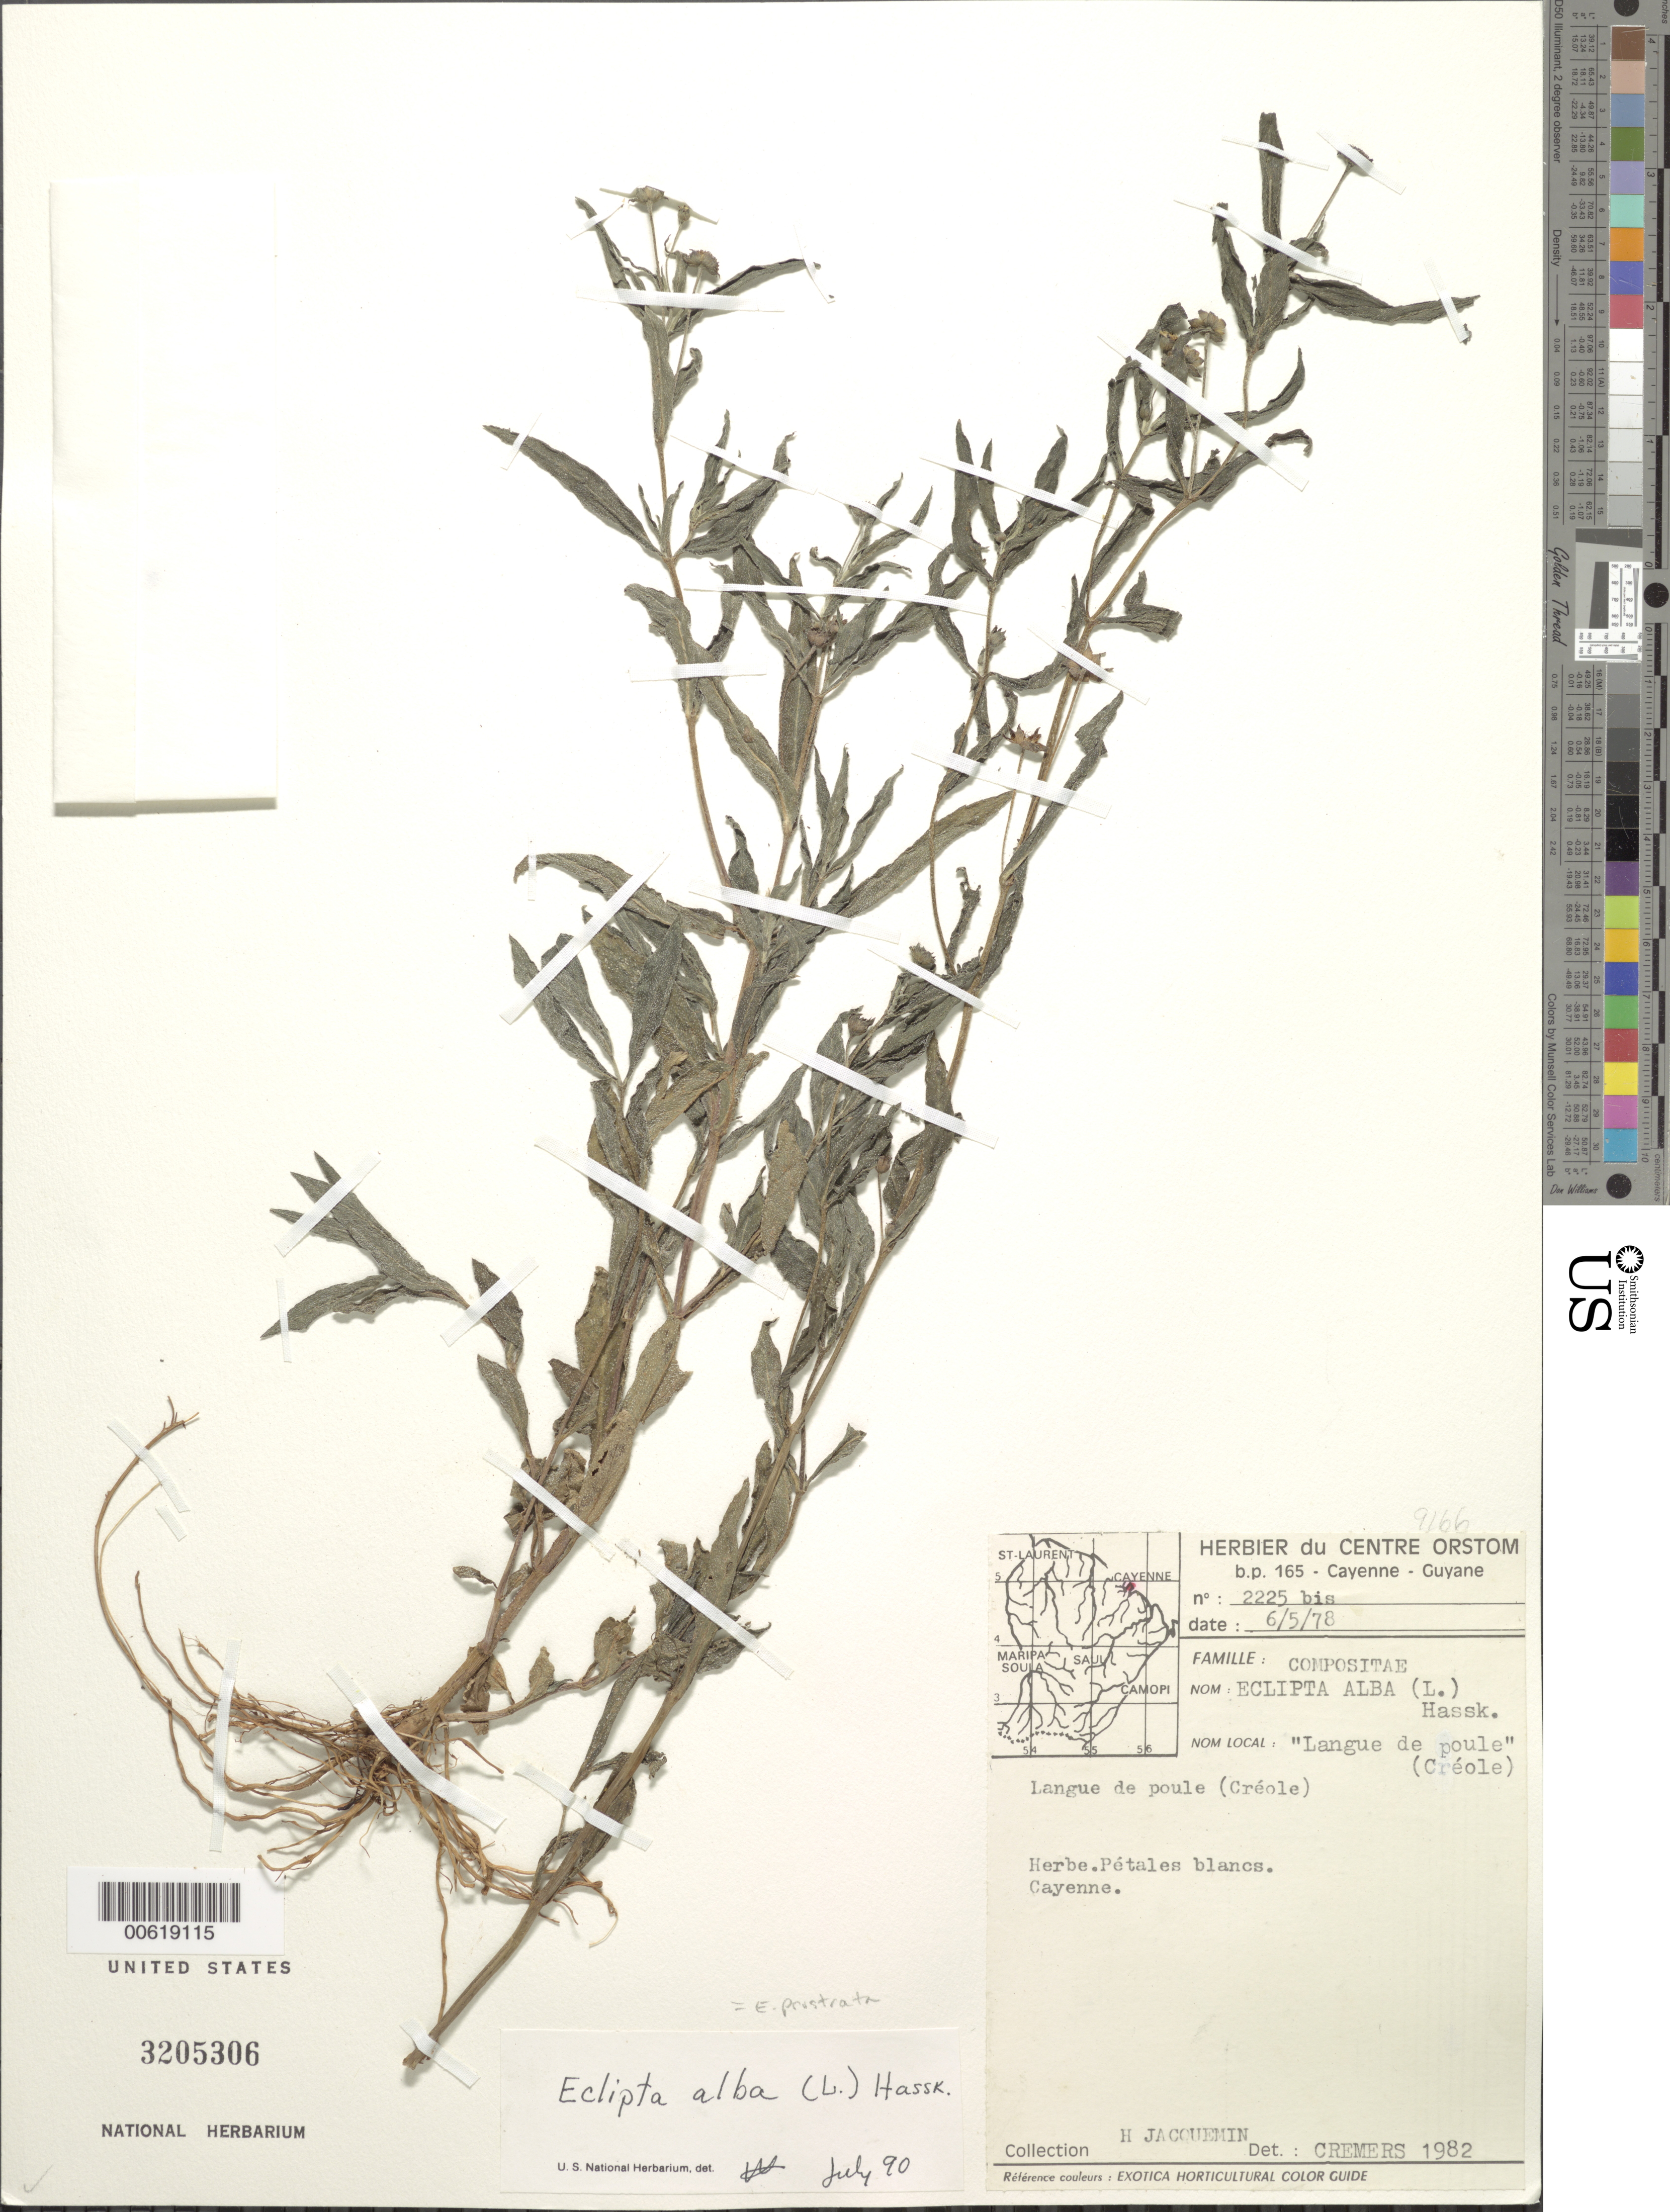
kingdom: Plantae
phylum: Tracheophyta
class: Magnoliopsida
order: Asterales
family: Asteraceae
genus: Eclipta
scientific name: Eclipta prostrata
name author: (L.) L.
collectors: H. Jacquemin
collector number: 2225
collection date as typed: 6-May-78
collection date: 1978-05-06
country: French Guiana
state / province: Cayenne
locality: Cayenne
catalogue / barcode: US 3205306